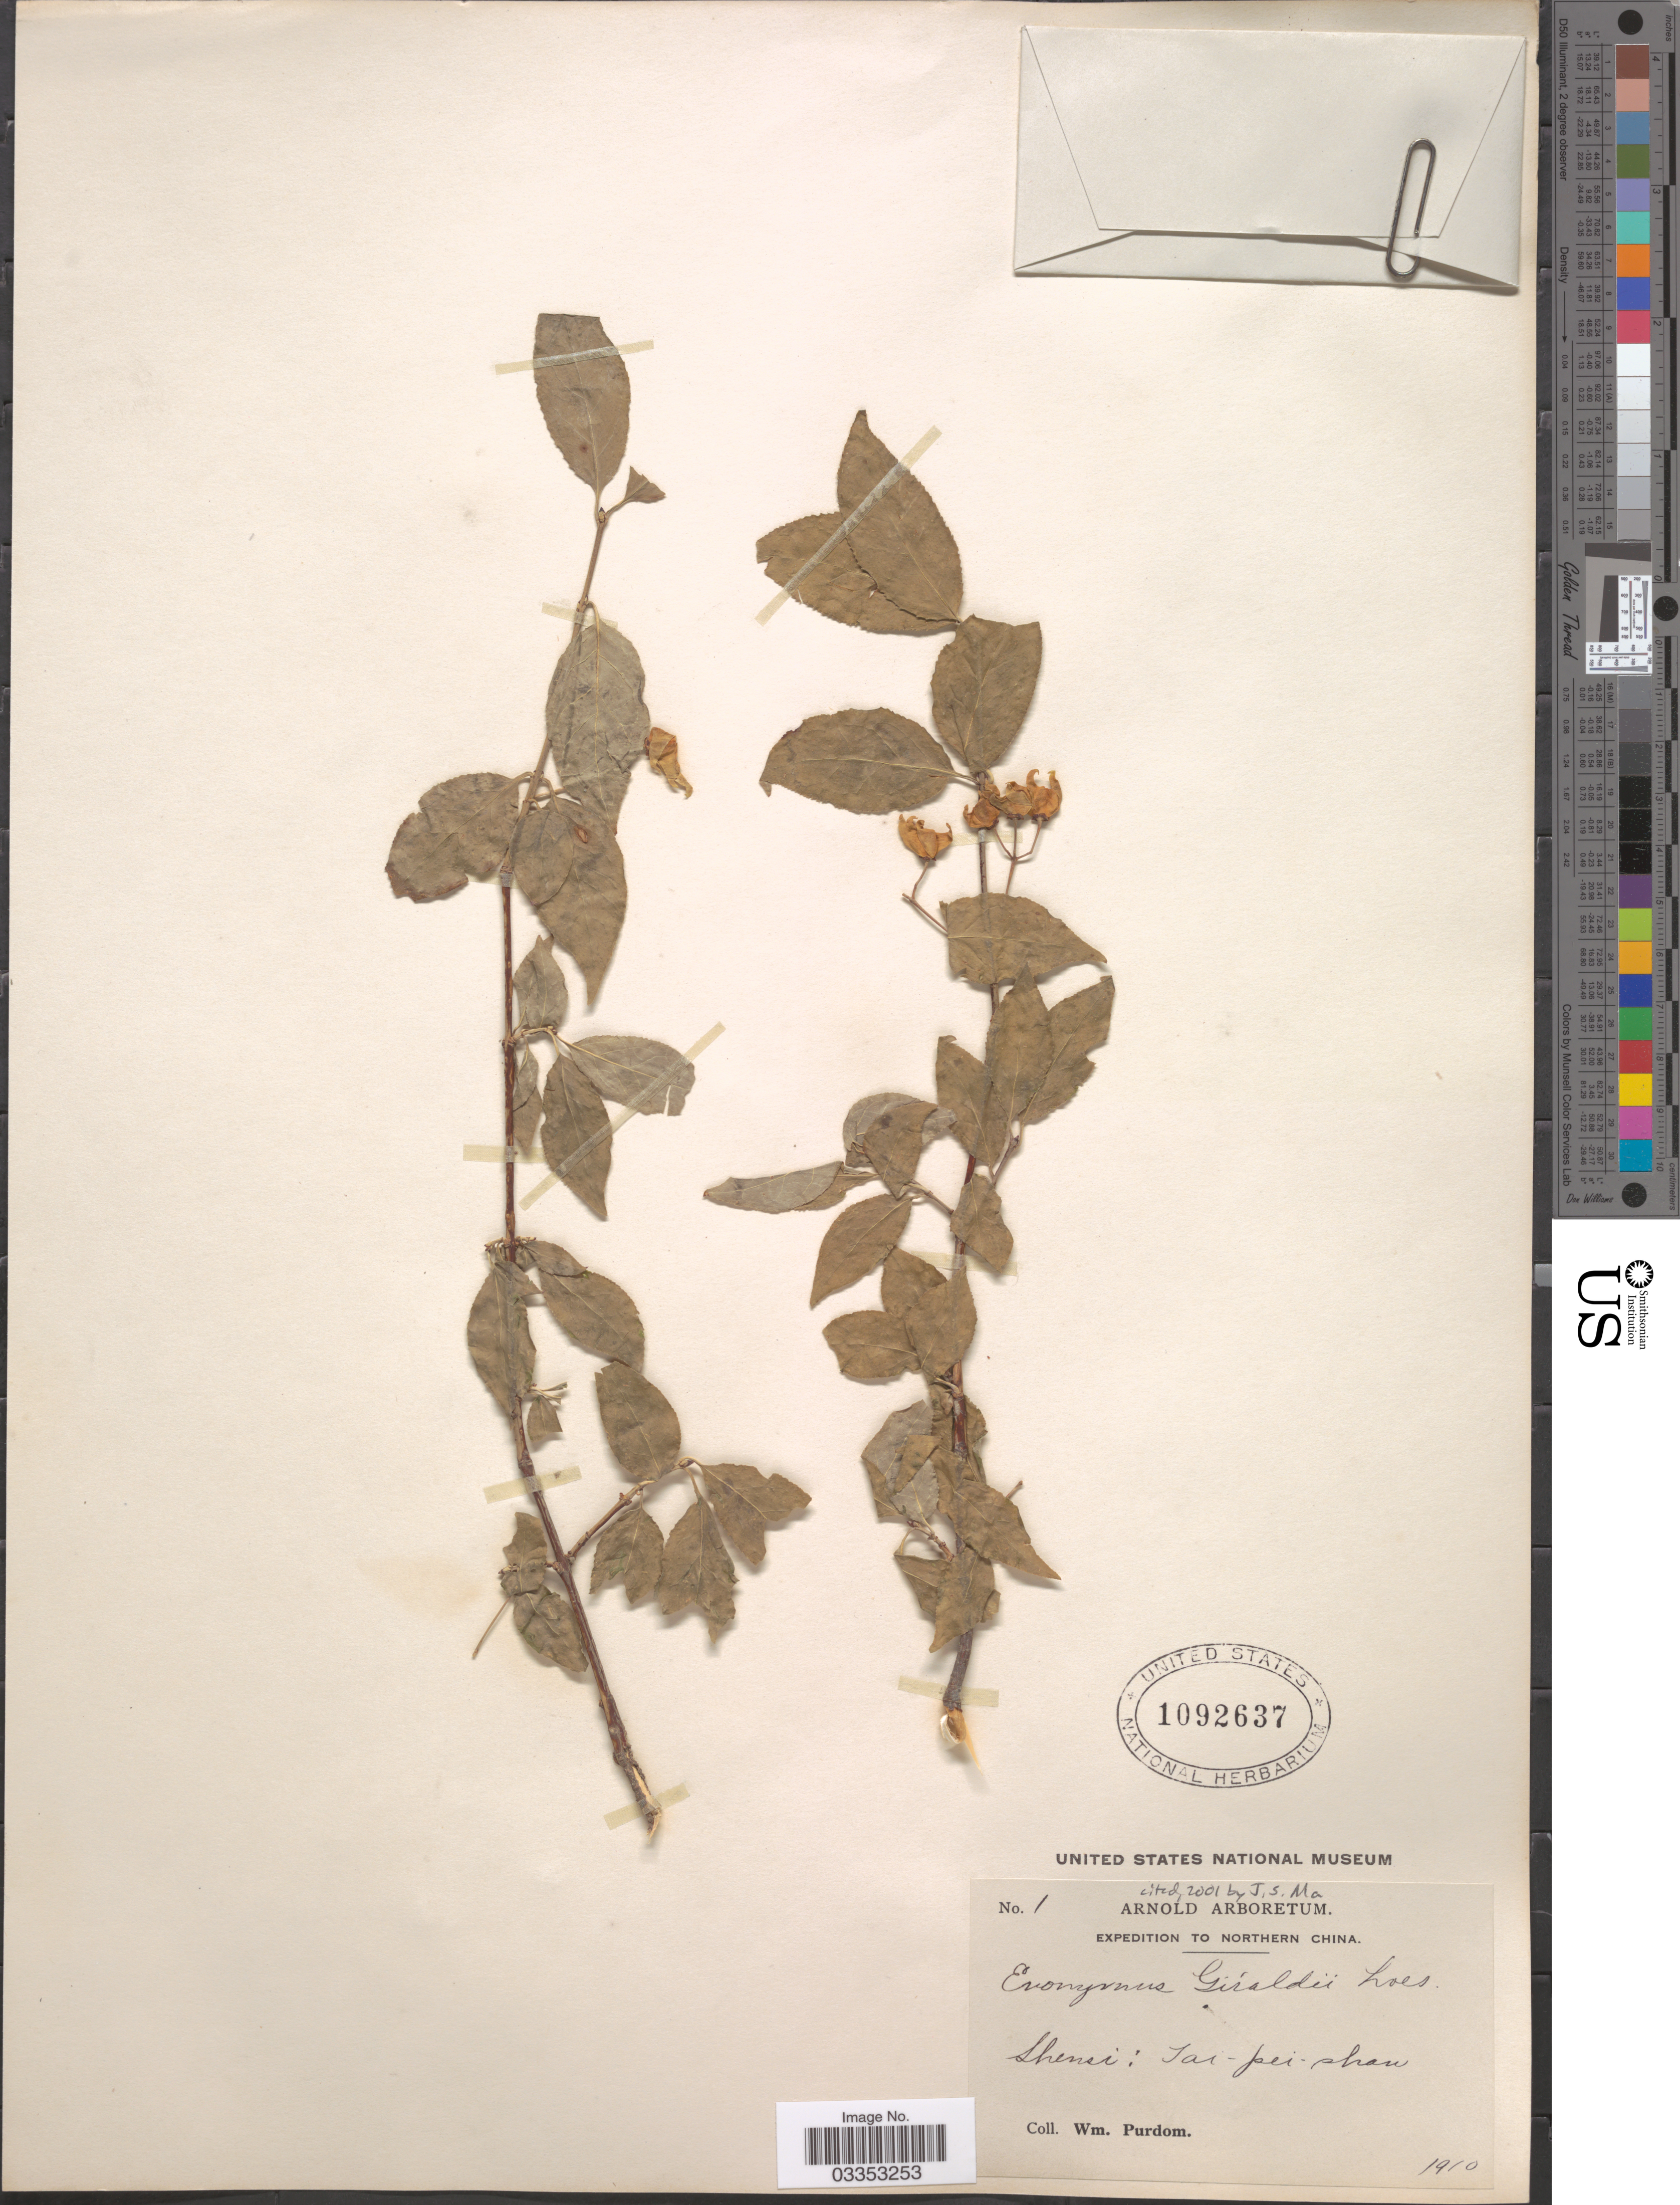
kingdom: Plantae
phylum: Tracheophyta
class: Magnoliopsida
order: Celastrales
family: Celastraceae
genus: Euonymus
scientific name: Euonymus giraldii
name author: Loes. ex Diels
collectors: W. Purdom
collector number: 1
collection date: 1910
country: China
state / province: Shaanxi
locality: Northern China. Shensi: Tai-pei-shan.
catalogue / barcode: US 1092637